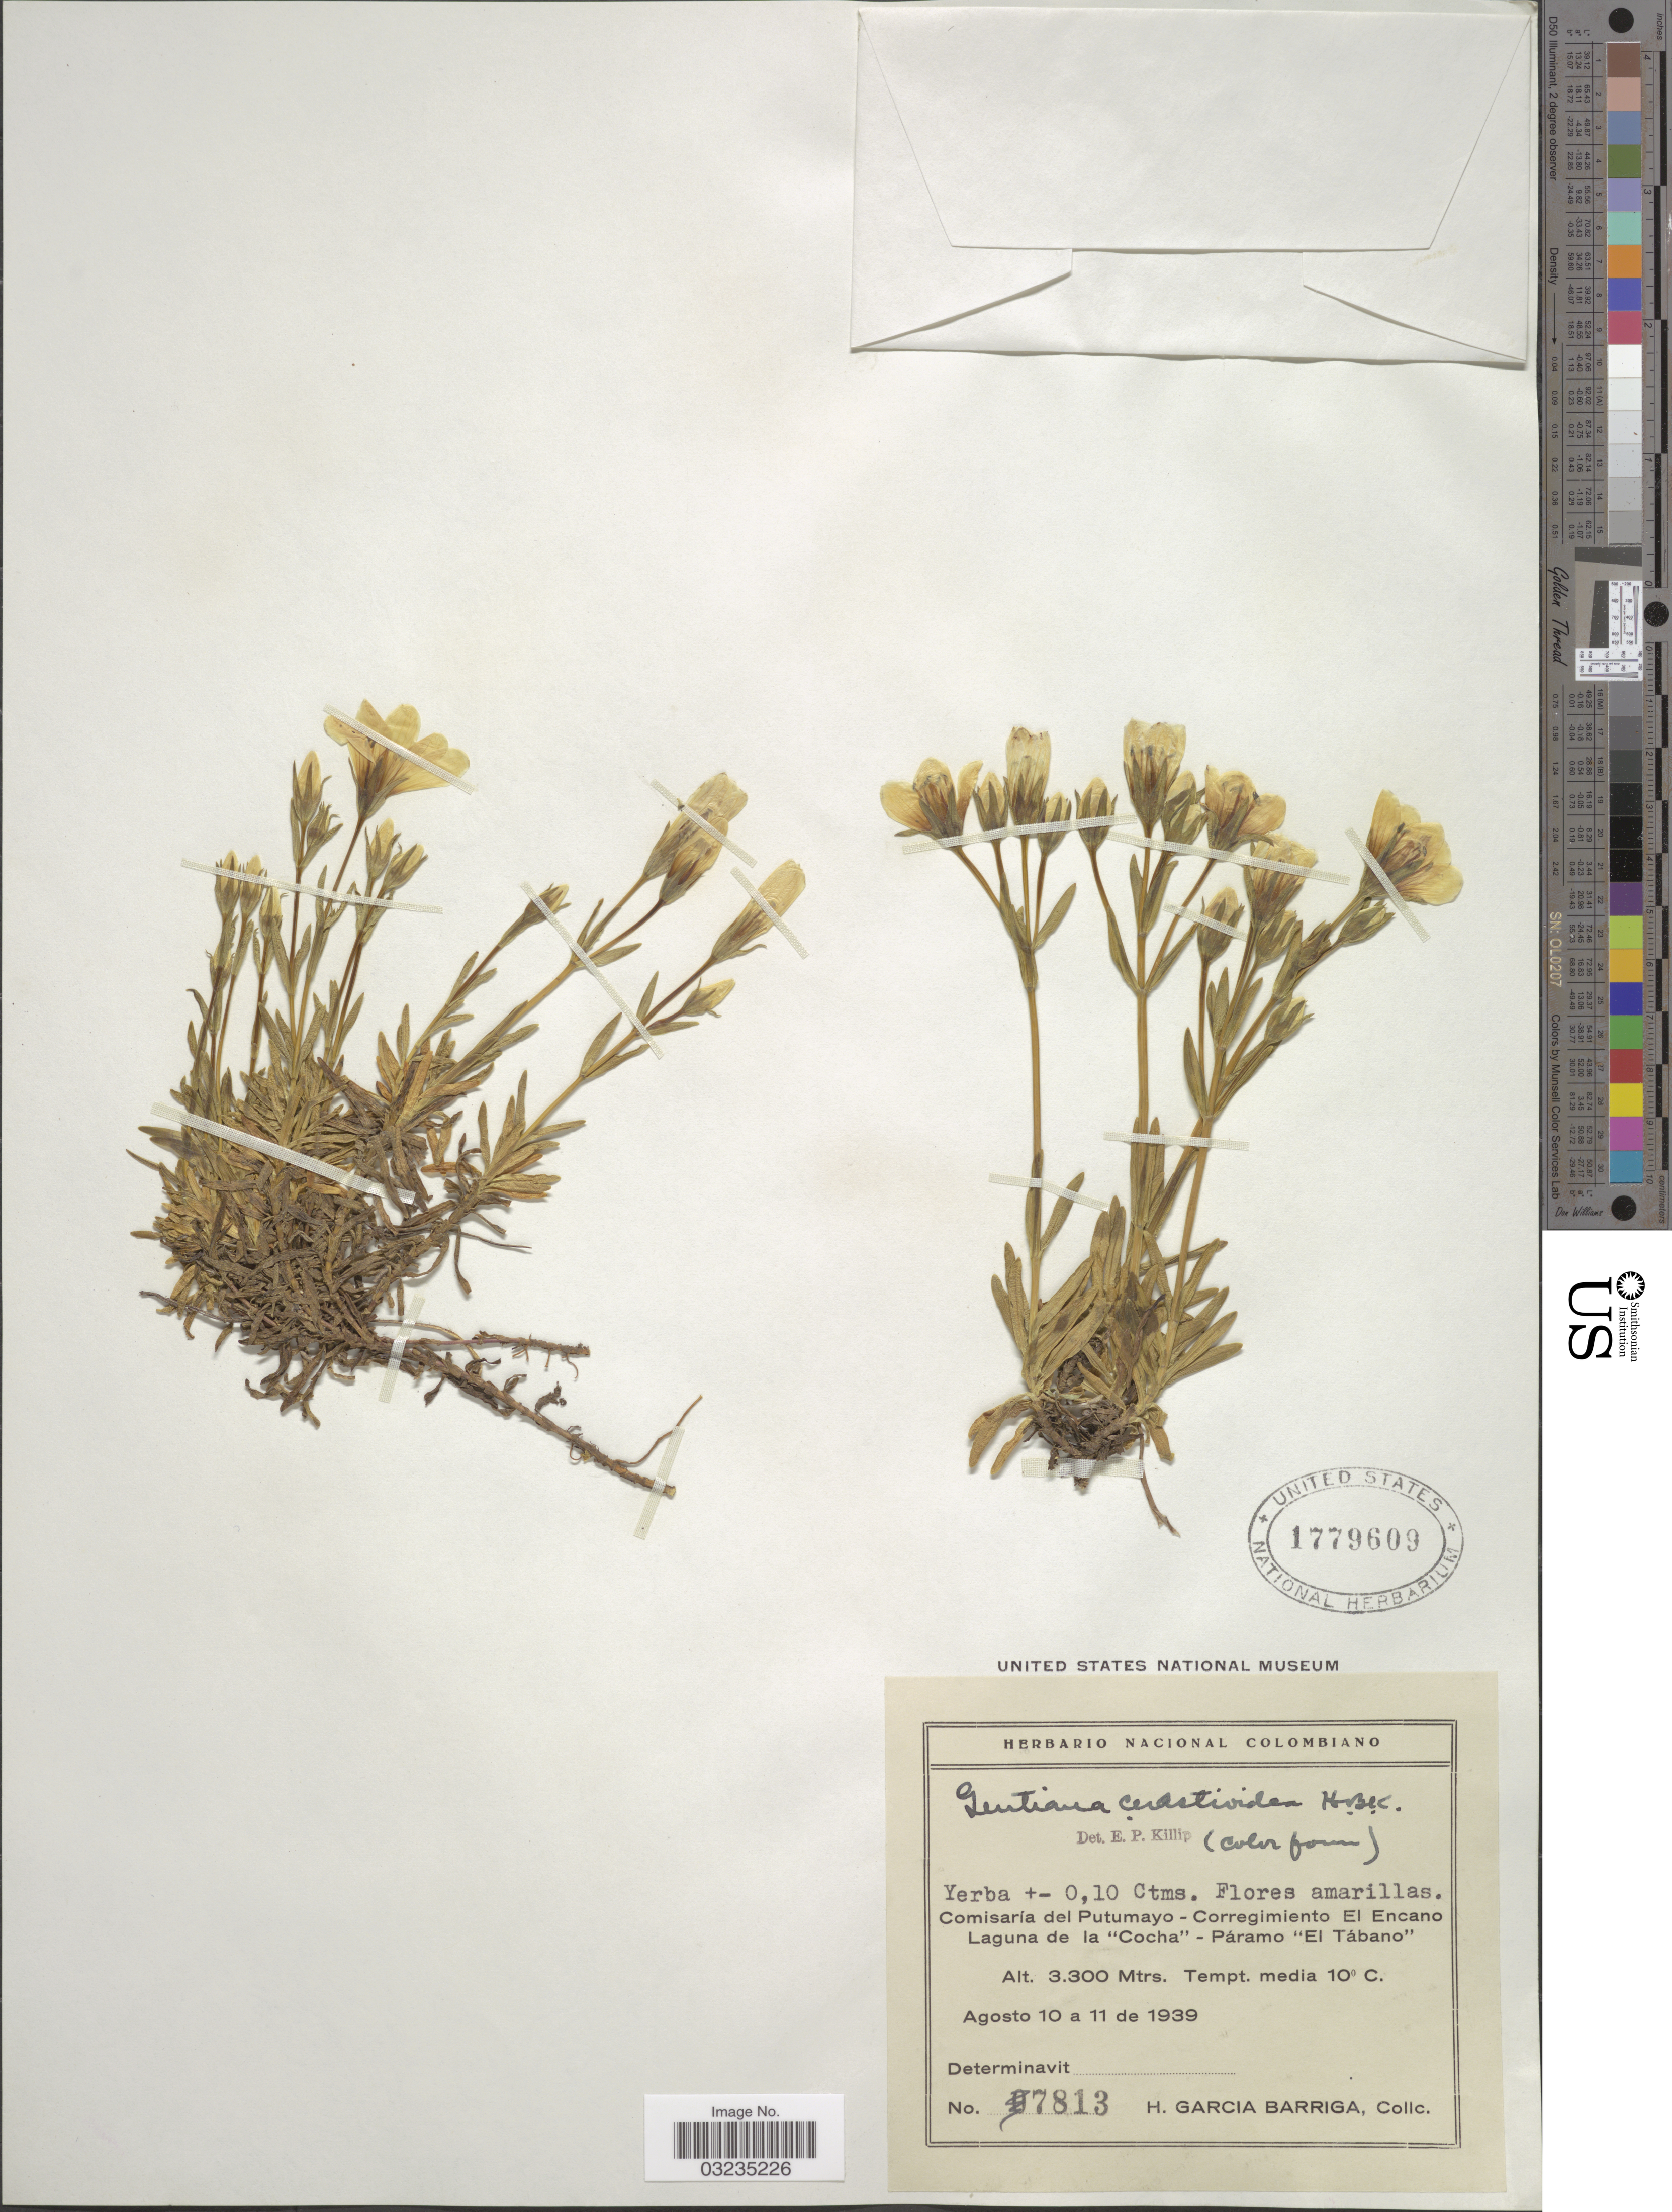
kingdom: Plantae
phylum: Tracheophyta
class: Magnoliopsida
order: Gentianales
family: Gentianaceae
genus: Gentiana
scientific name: Gentiana cerastioides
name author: Kunth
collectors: H. García Barriga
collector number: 7813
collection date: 1939-08-10/1939-08-11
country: Colombia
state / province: Putumayo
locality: Comisaría del Putumayo - Corregimiento El Encano. Laguna de la "Cocha" - Páramo "El Tábano".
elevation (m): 3300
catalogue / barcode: US 1779609